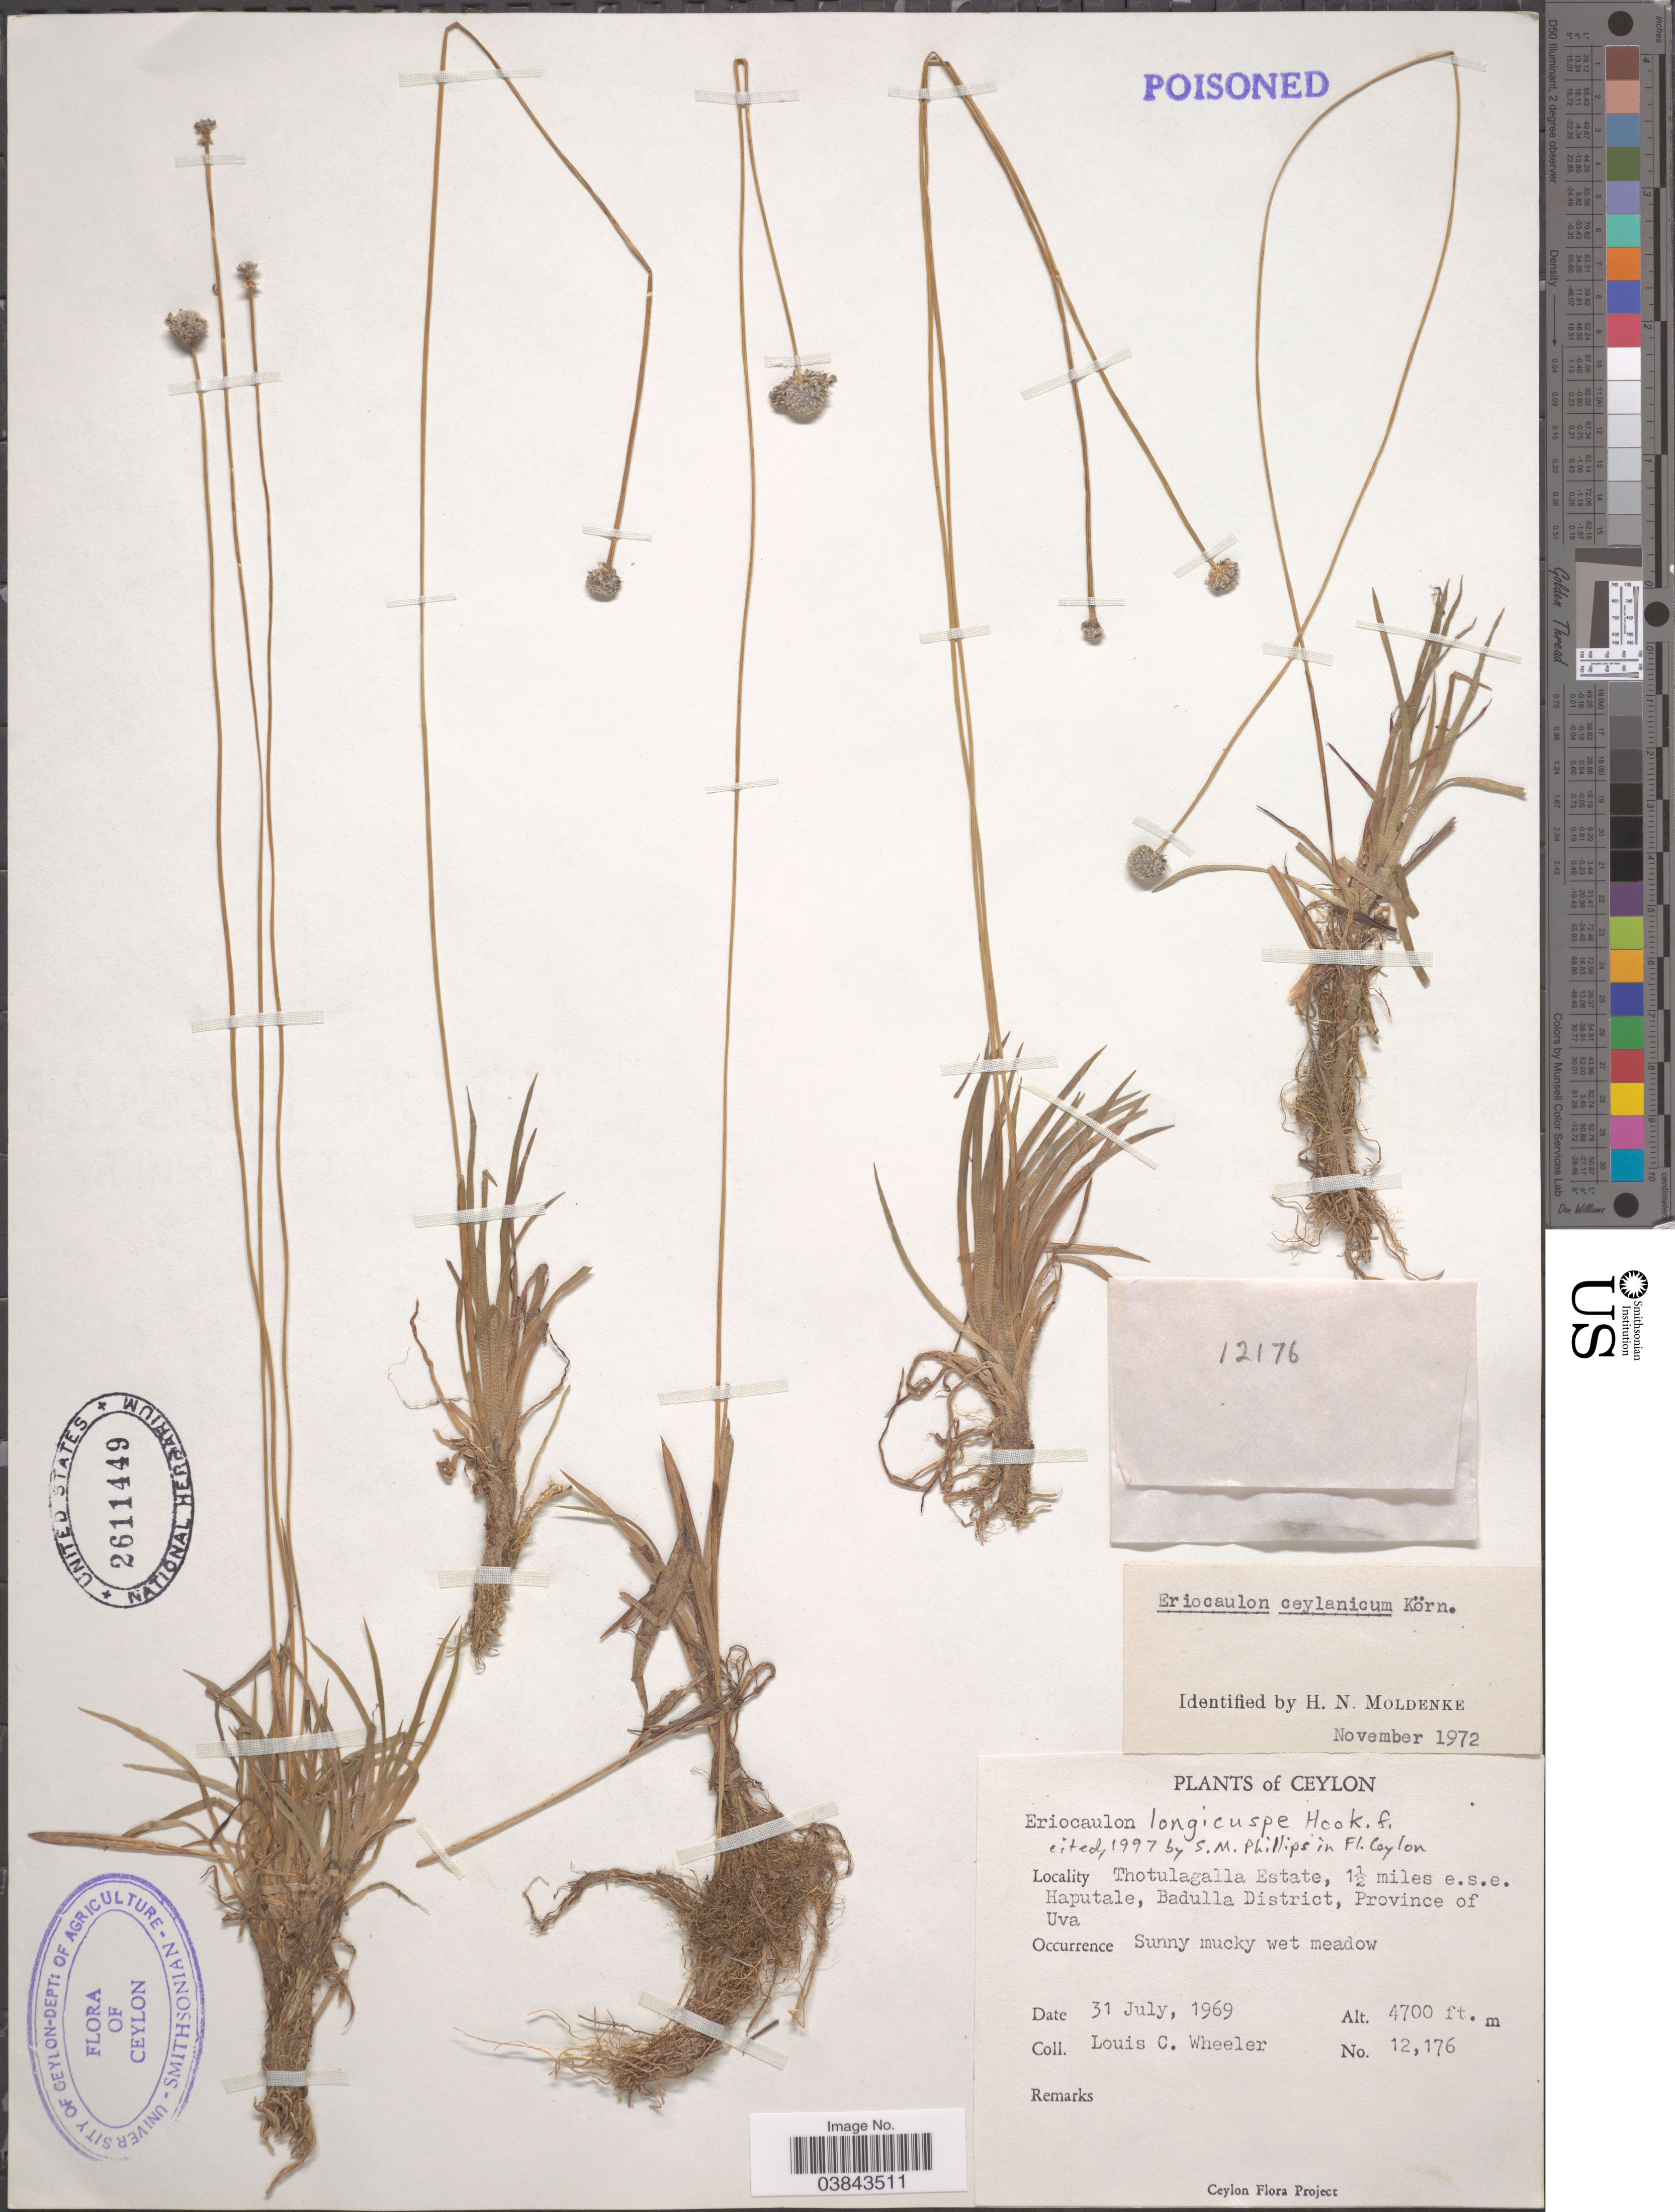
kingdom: Plantae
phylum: Tracheophyta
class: Liliopsida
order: Poales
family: Eriocaulaceae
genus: Eriocaulon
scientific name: Eriocaulon longicuspe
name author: Hook. f.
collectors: L. C. Wheeler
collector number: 12176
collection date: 1969-07-31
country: Sri Lanka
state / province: Uva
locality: Ceylon. Thotulagalla Estate, 1½ miles e.s.e. Haputale, Badulla District.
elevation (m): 1433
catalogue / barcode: US 2611449